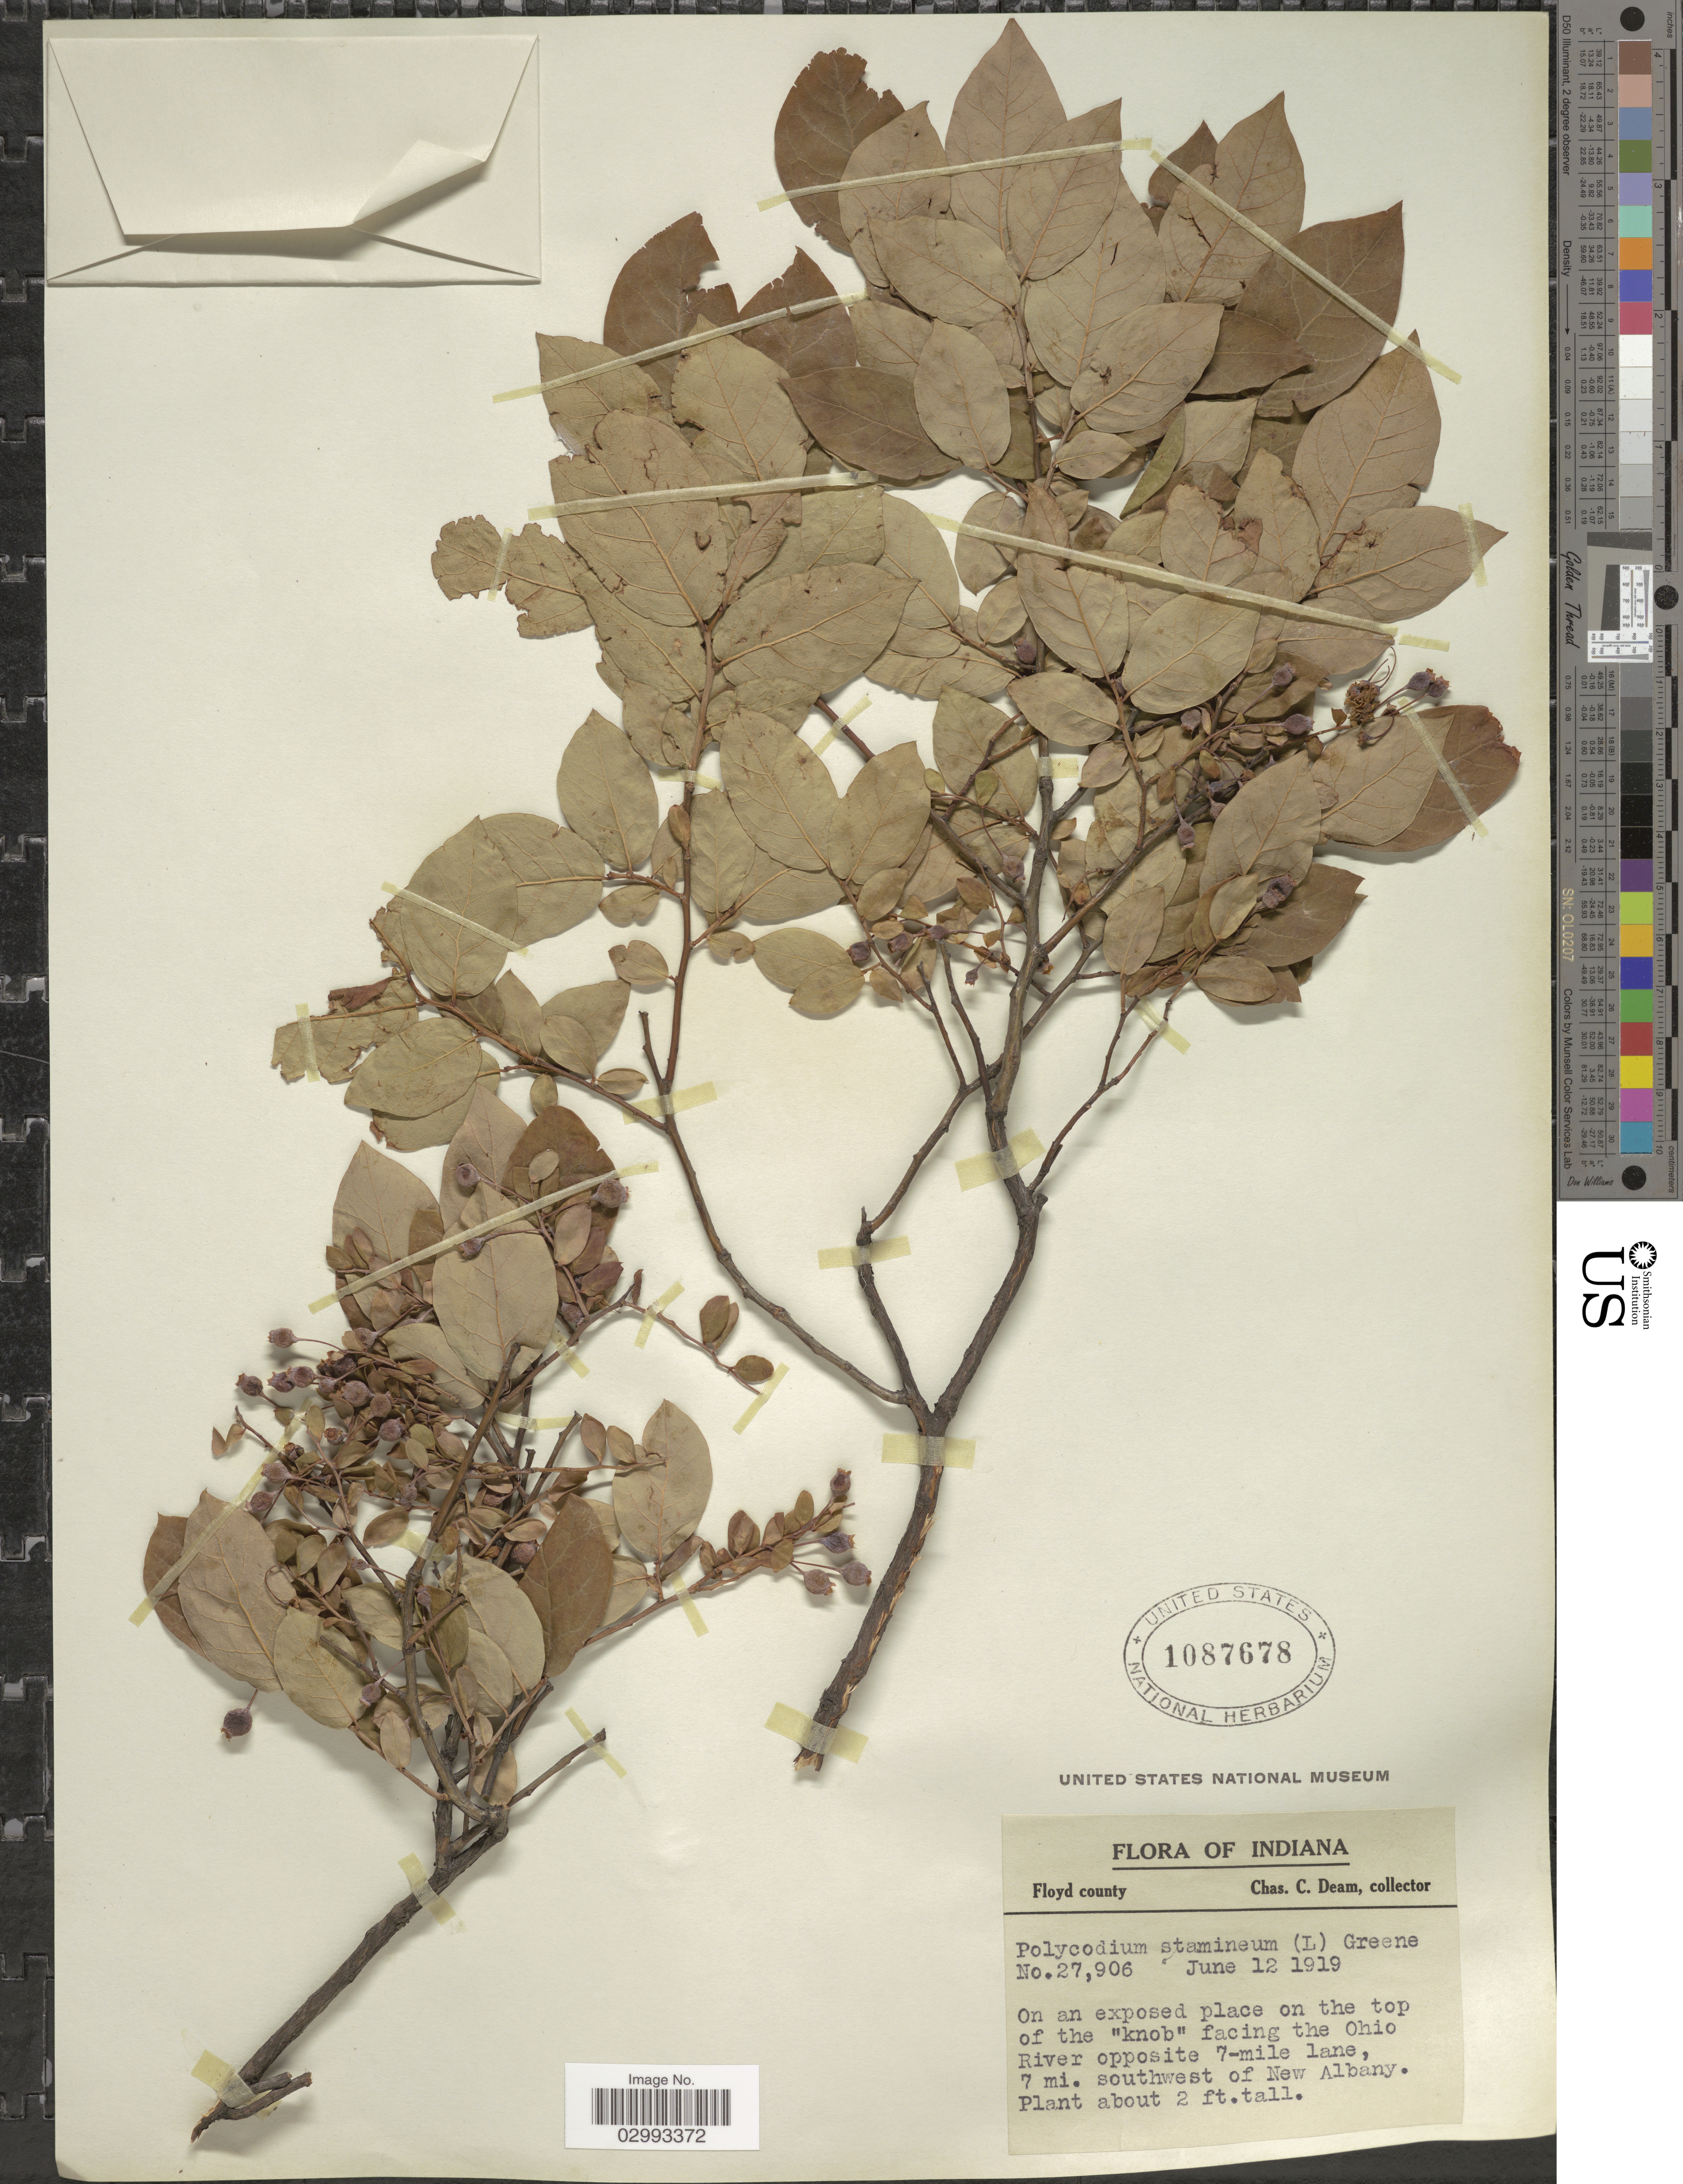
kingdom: Plantae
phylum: Tracheophyta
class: Magnoliopsida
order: Ericales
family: Ericaceae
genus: Polycodium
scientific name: Polycodium stamineum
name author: (L.) Greene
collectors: C. C. Deam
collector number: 27906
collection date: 1919-06-12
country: United States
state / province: Indiana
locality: Floyd County. On an exposed place on the top of the "knob" facing the Ohio River opposite 7-mile lane, 7 mi. southwest of New Albany.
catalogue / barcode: US 1087678